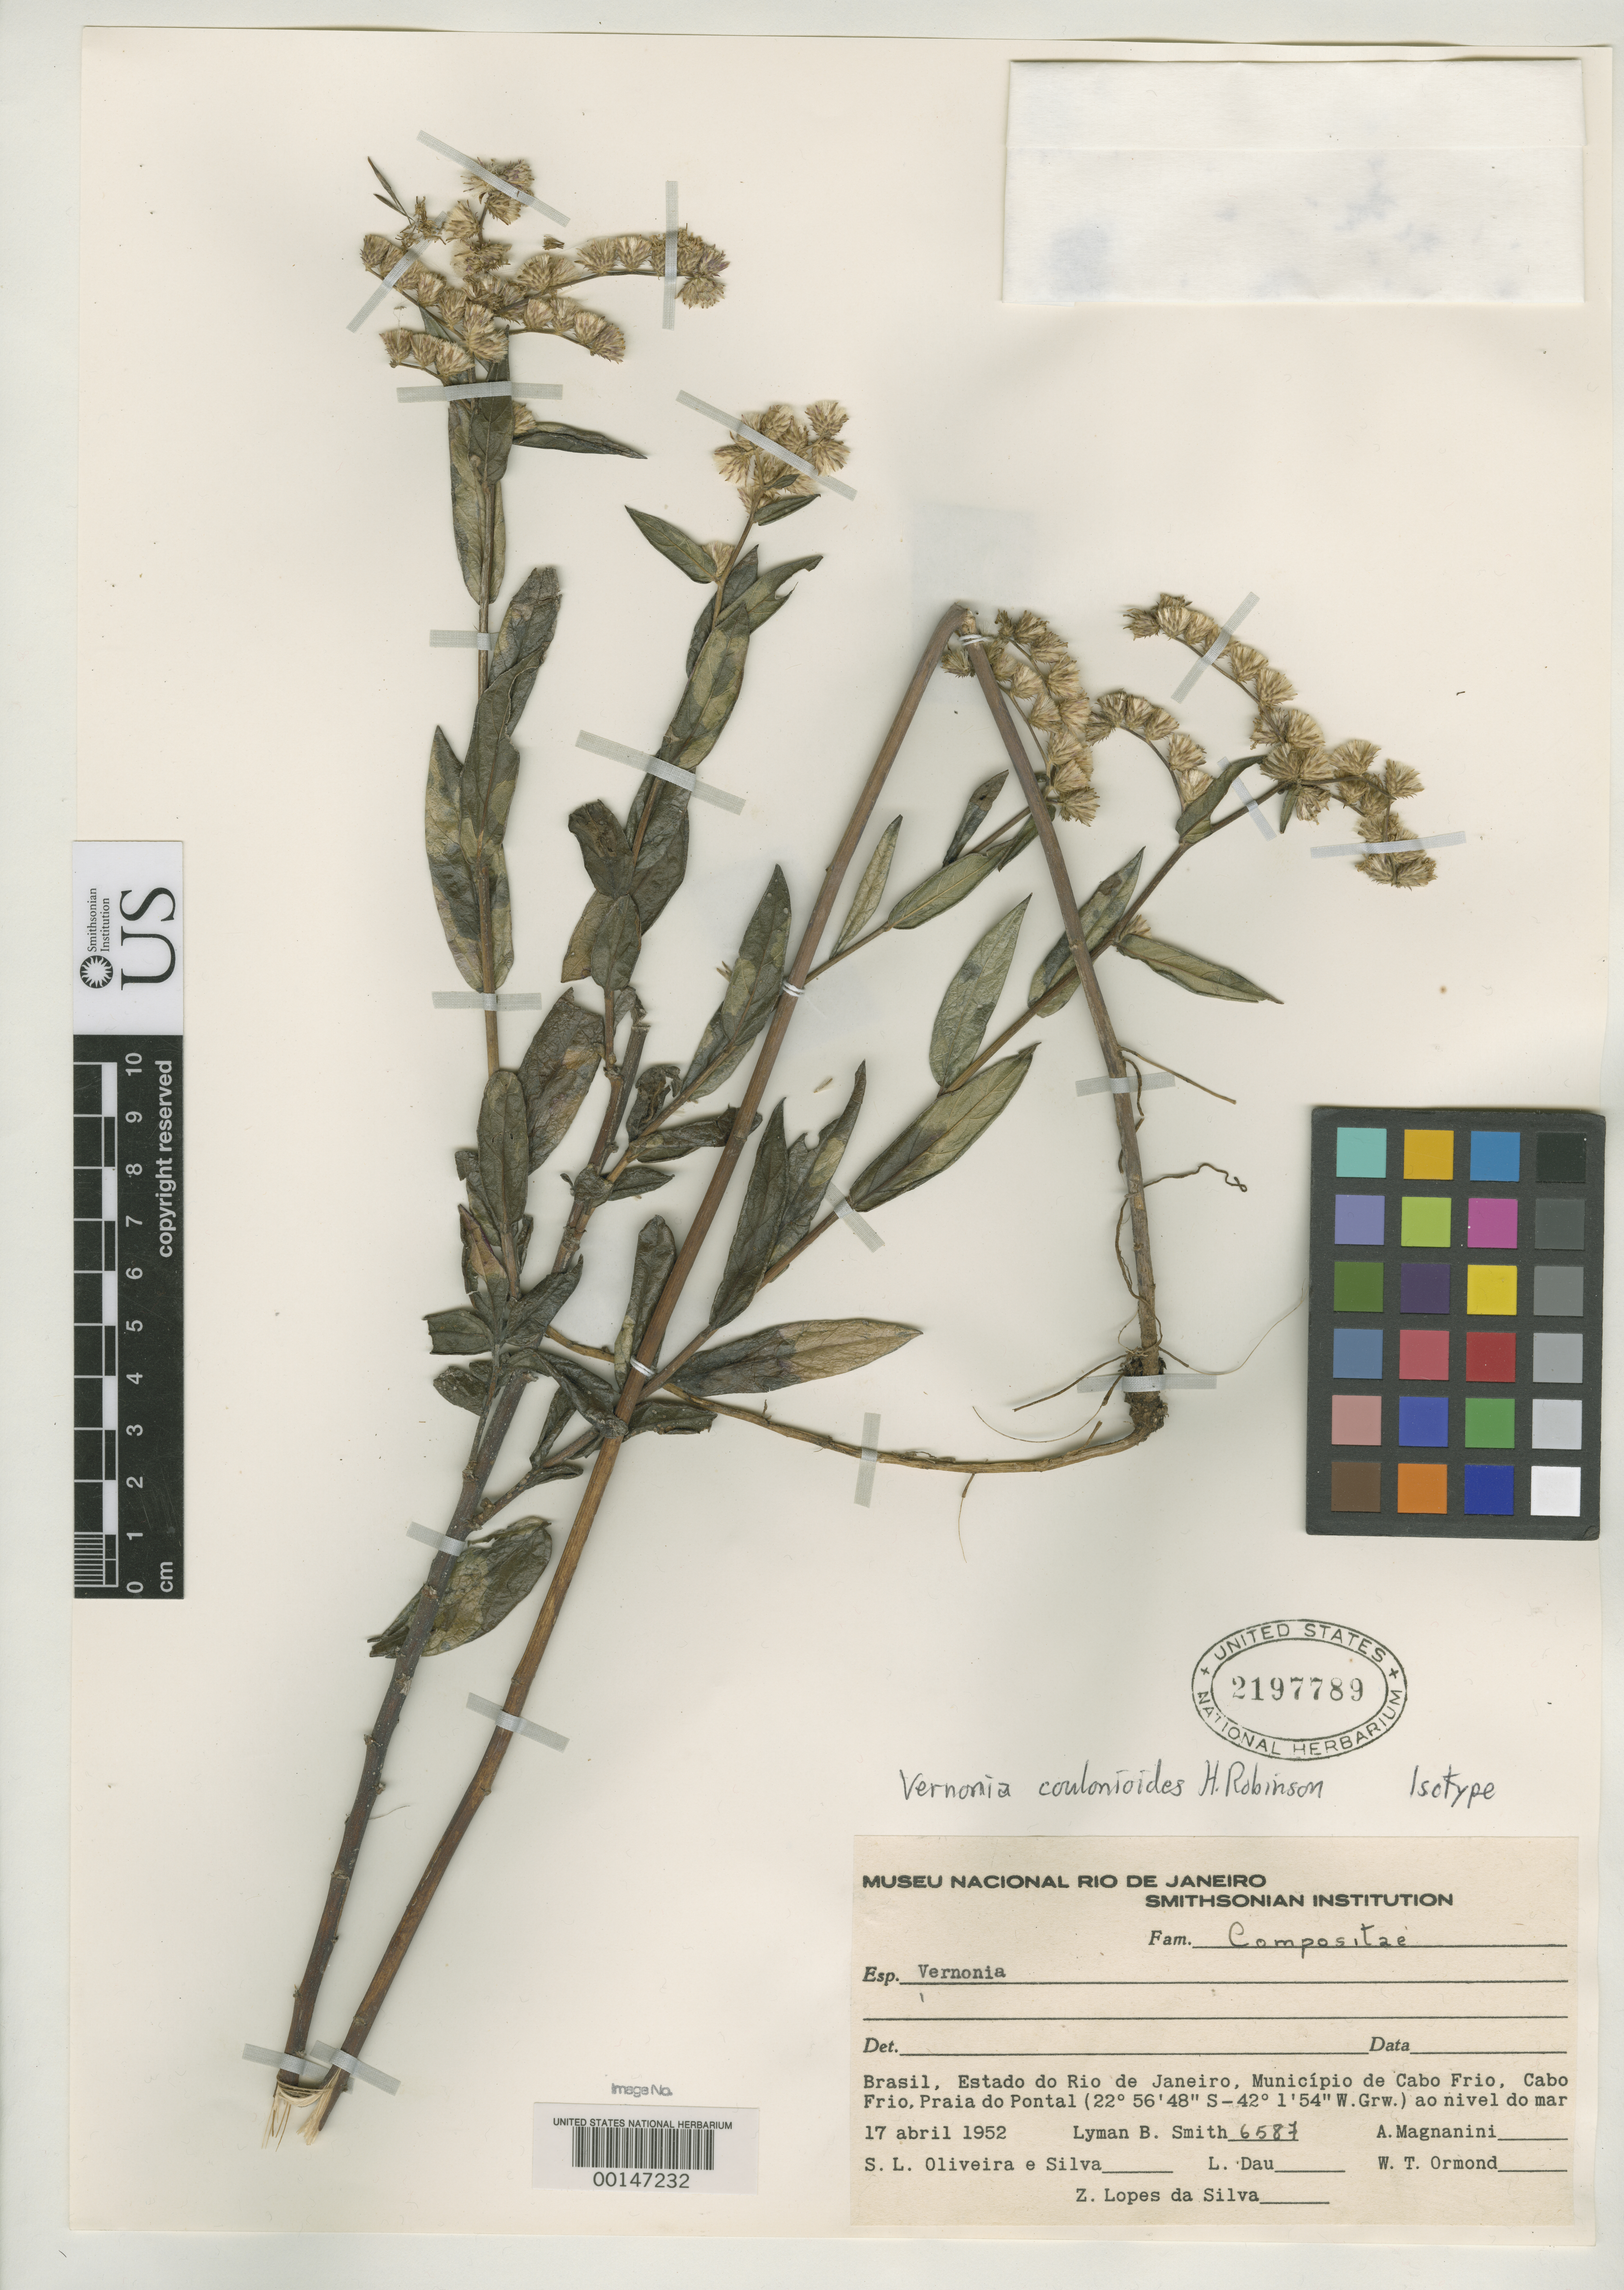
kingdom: Plantae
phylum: Tracheophyta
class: Magnoliopsida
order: Asterales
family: Asteraceae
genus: Vernonia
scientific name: Vernonia coulonioides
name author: H. Rob.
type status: Isotype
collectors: L. Smith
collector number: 6587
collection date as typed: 17 Apr 1952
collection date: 1952-04-17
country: Brazil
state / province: Rio de Janeiro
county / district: Cabo Frio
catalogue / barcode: US 2197789